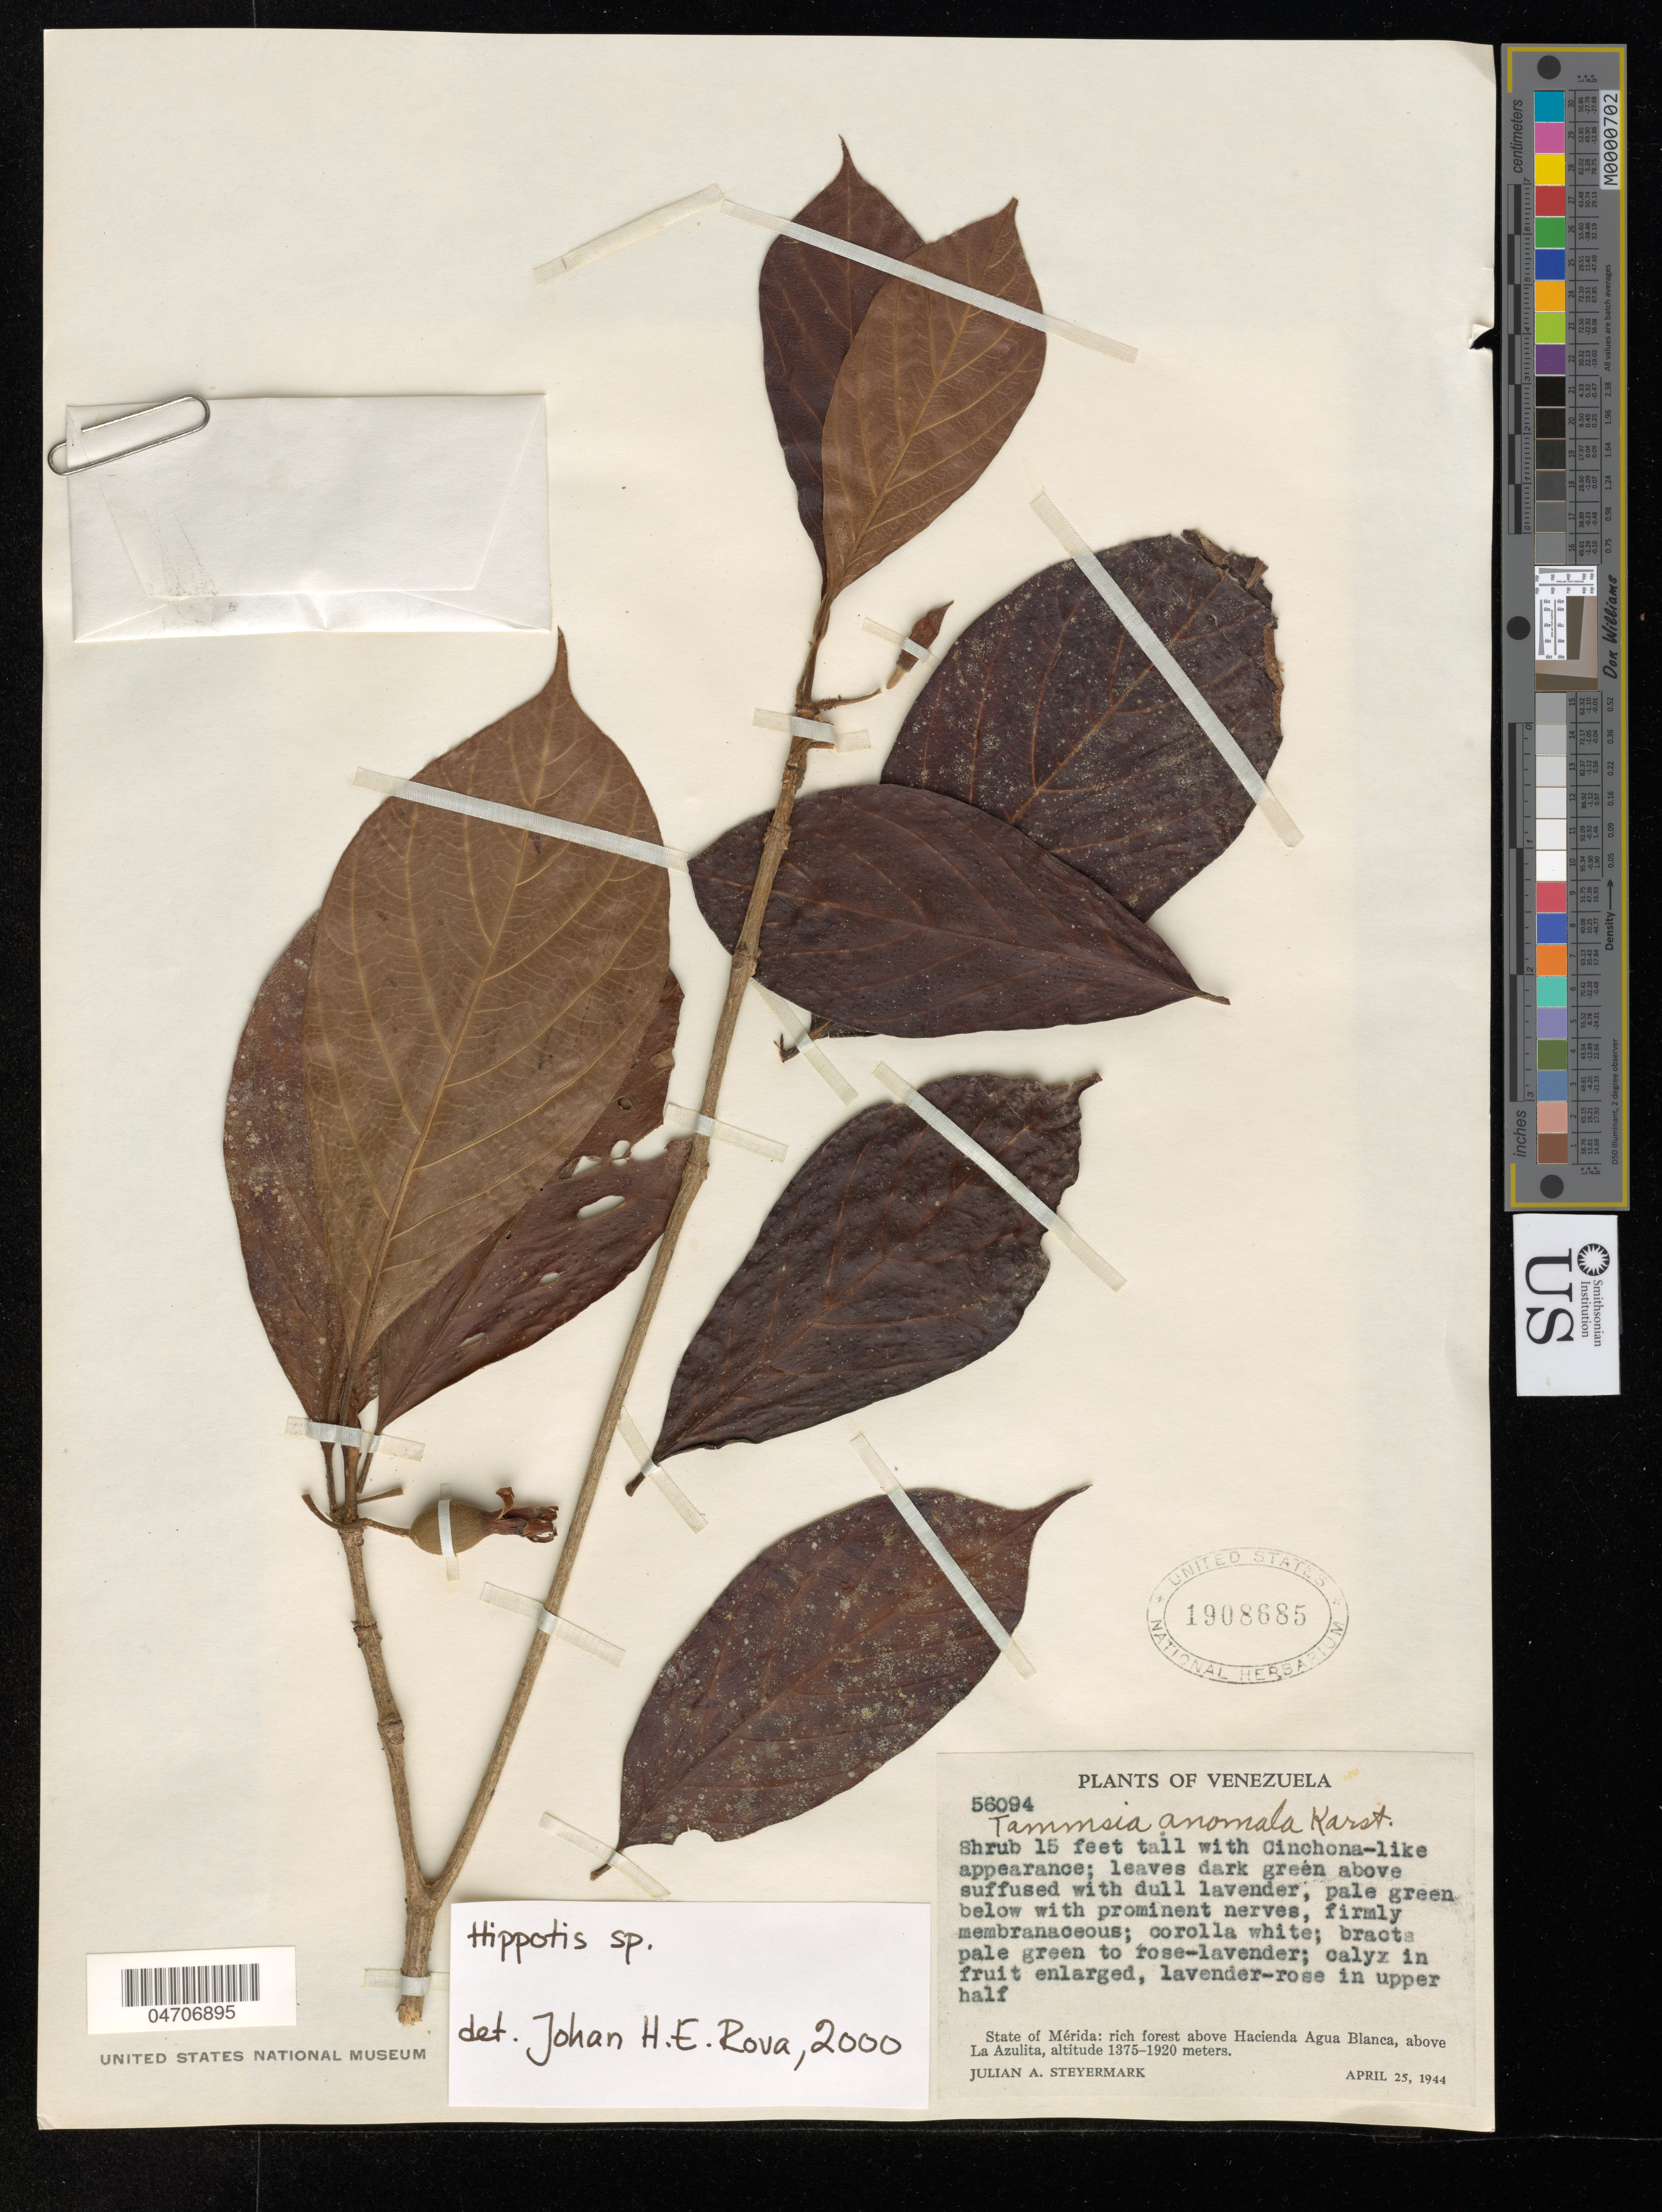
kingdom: Plantae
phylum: Tracheophyta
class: Magnoliopsida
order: Gentianales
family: Rubiaceae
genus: Hippotis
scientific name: Hippotis sp.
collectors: J. Steyermark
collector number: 56094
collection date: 1944-04-25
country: Venezuela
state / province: Merida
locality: Rich forest above Hacienda Agua Blanca, above La Azulita.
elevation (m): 1375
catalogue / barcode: US 1908685